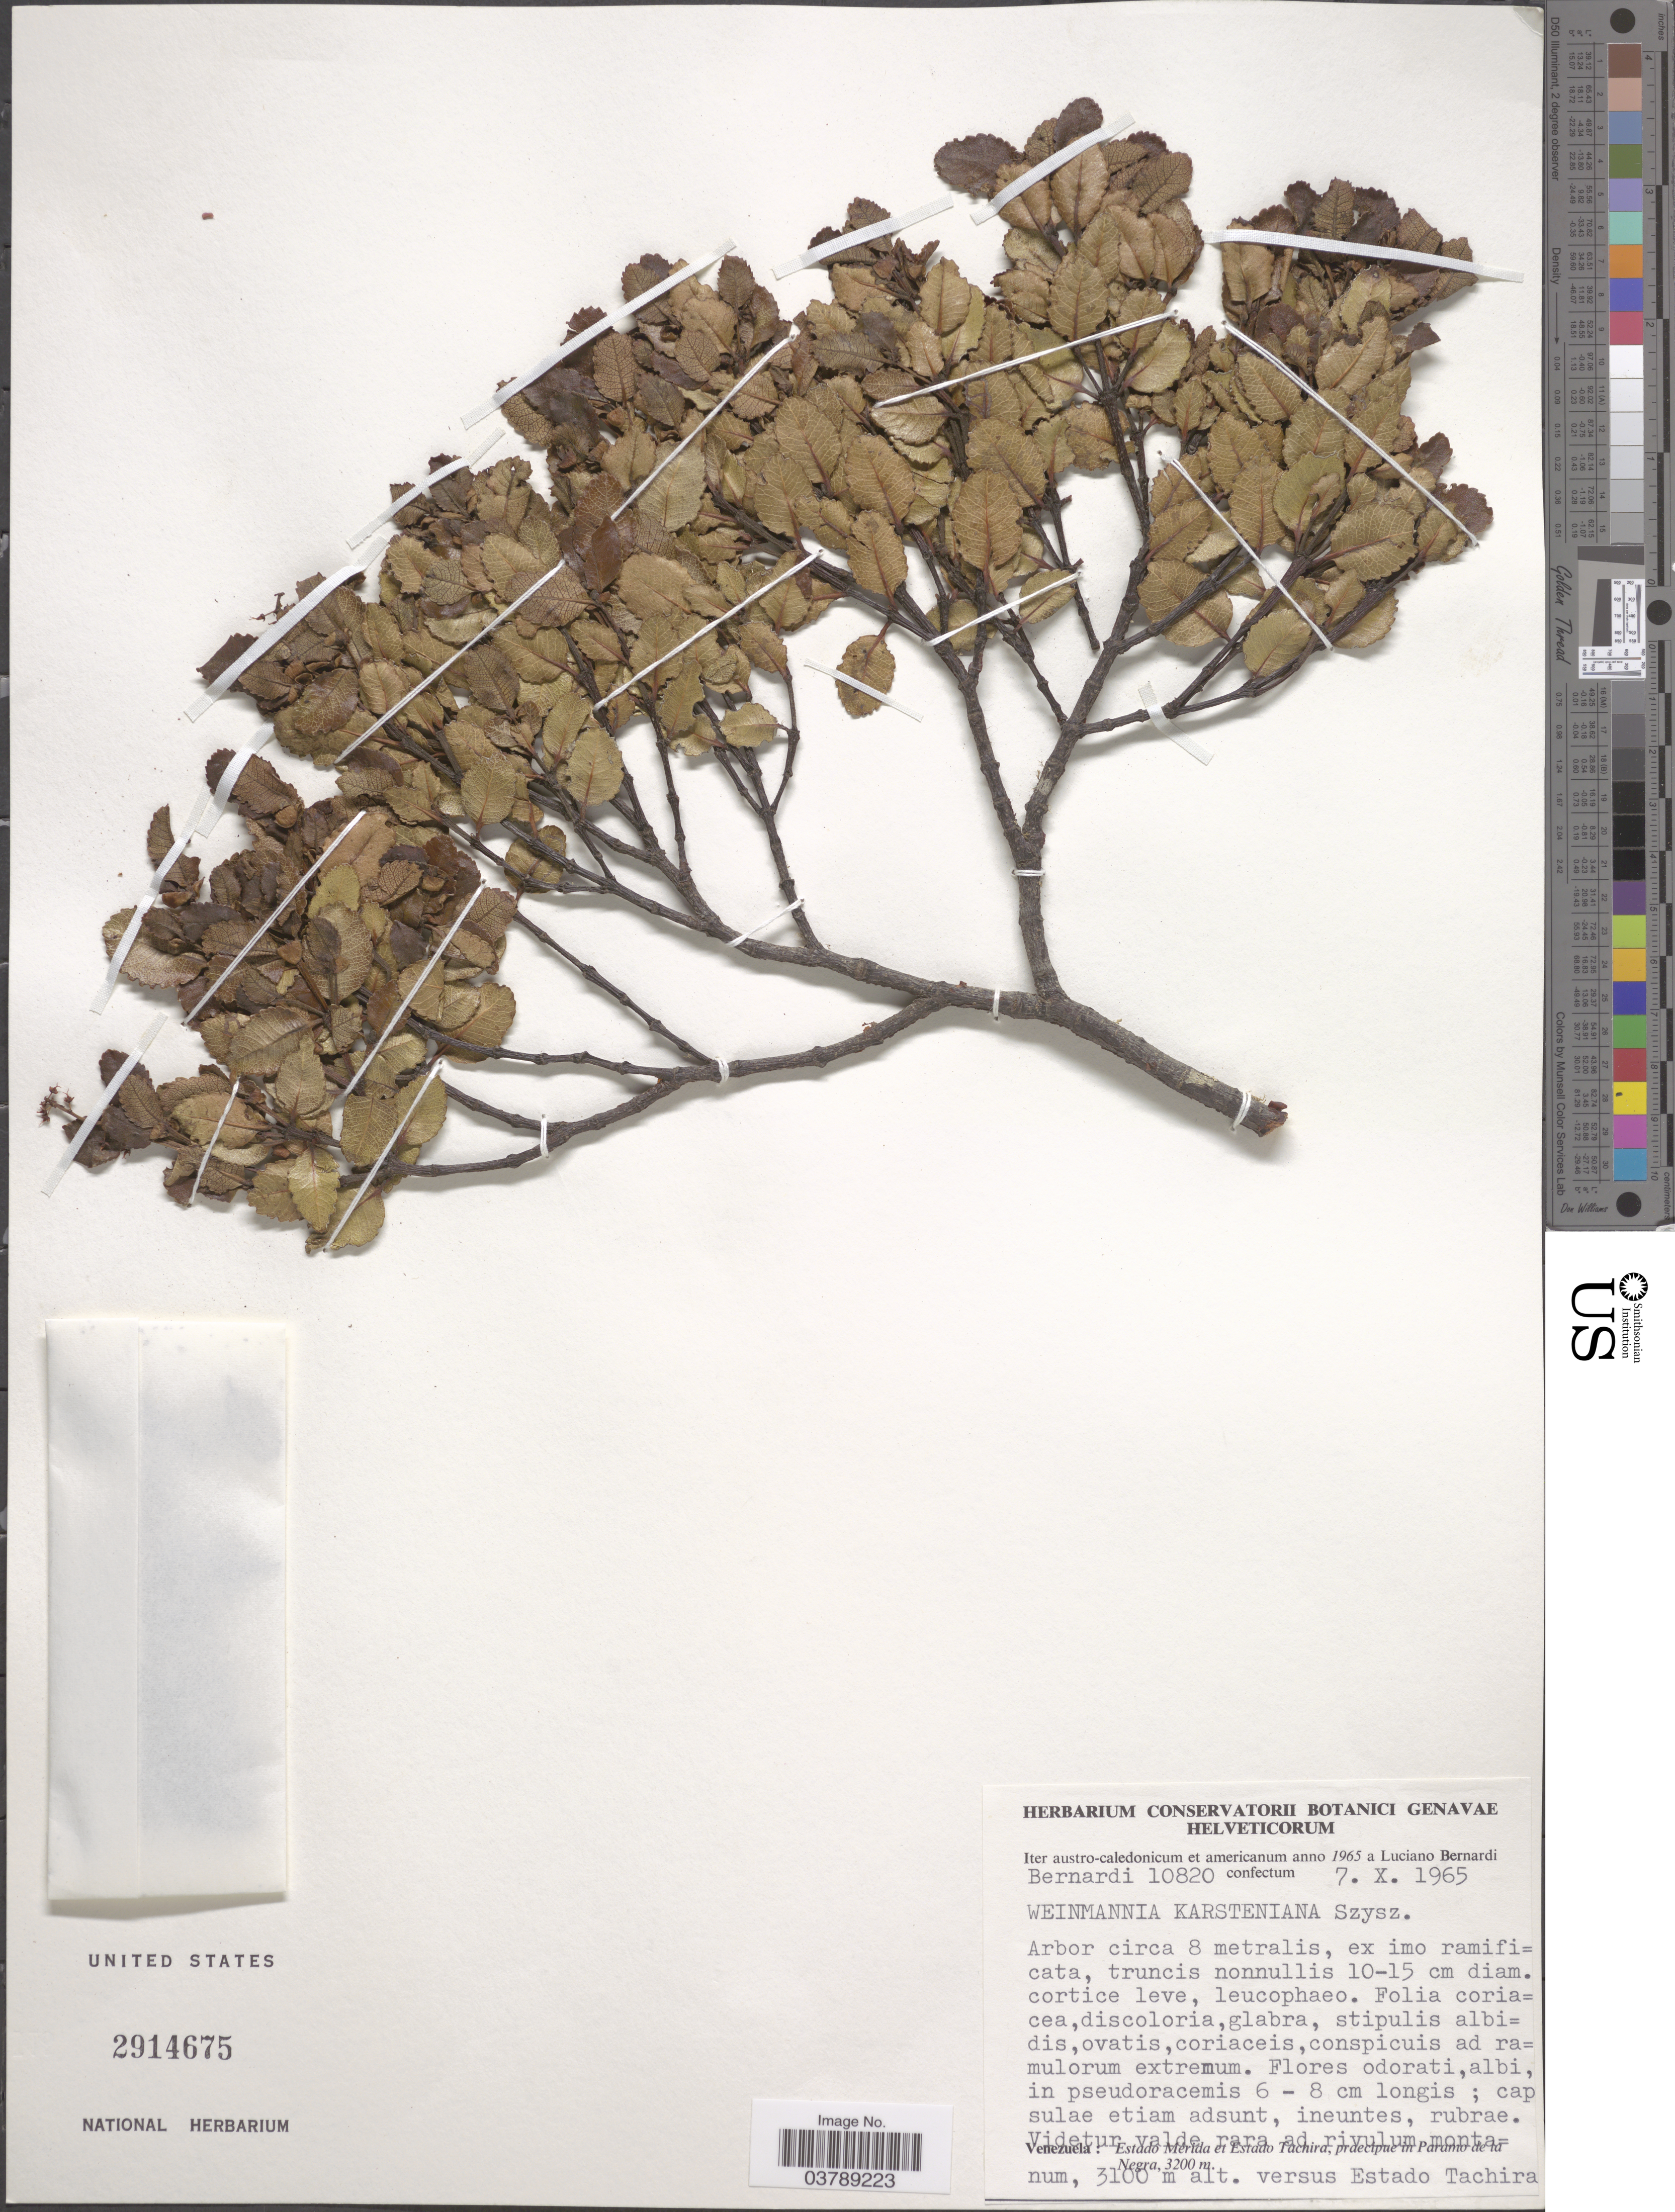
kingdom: Plantae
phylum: Tracheophyta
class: Magnoliopsida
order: Oxalidales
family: Cunoniaceae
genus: Weinmannia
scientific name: Weinmannia karsteniana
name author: Szyszyll.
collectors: L. Bernardi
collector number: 10820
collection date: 1965-10-07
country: Venezuela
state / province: Merida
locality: Et Estado Tachira, praecipue in Paramo de la Negra.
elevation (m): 3100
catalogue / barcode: US 2914675